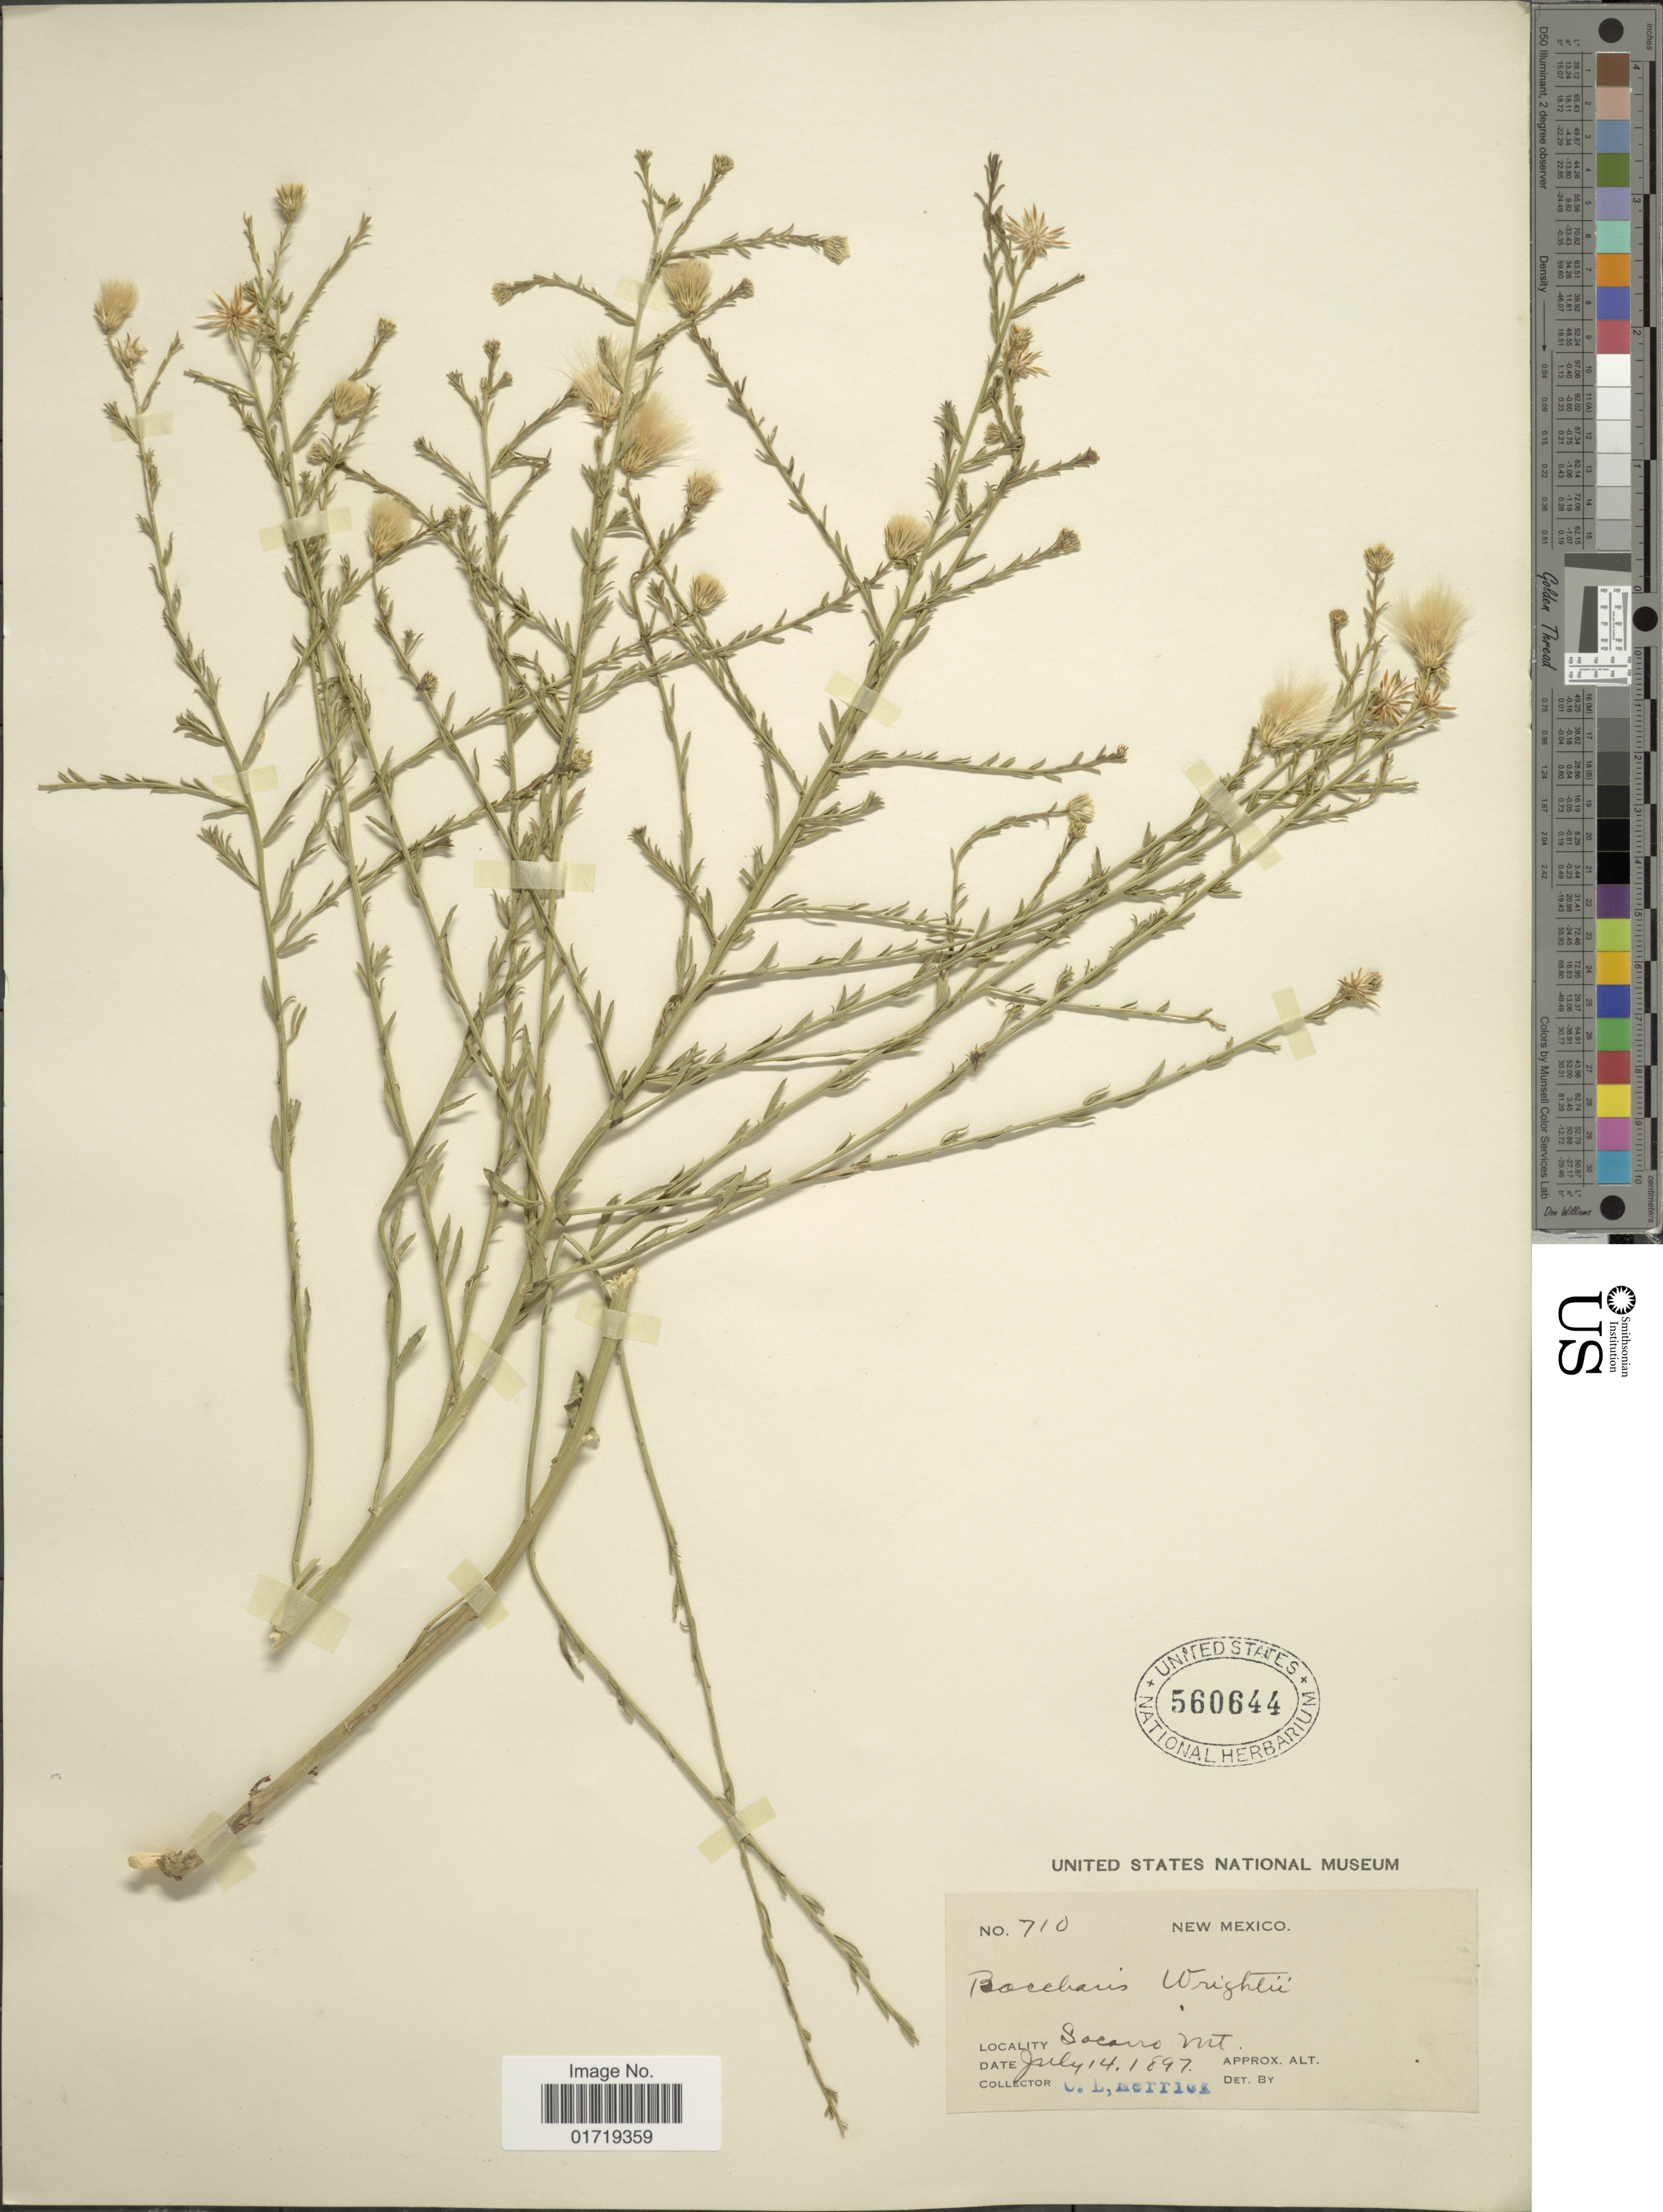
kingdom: Plantae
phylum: Tracheophyta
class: Magnoliopsida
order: Asterales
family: Asteraceae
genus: Baccharis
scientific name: Baccharis wrightii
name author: A. Gray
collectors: C. Herrick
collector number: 710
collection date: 1897-07-14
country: United States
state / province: New Mexico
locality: Socarro Mt.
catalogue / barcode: US 560644